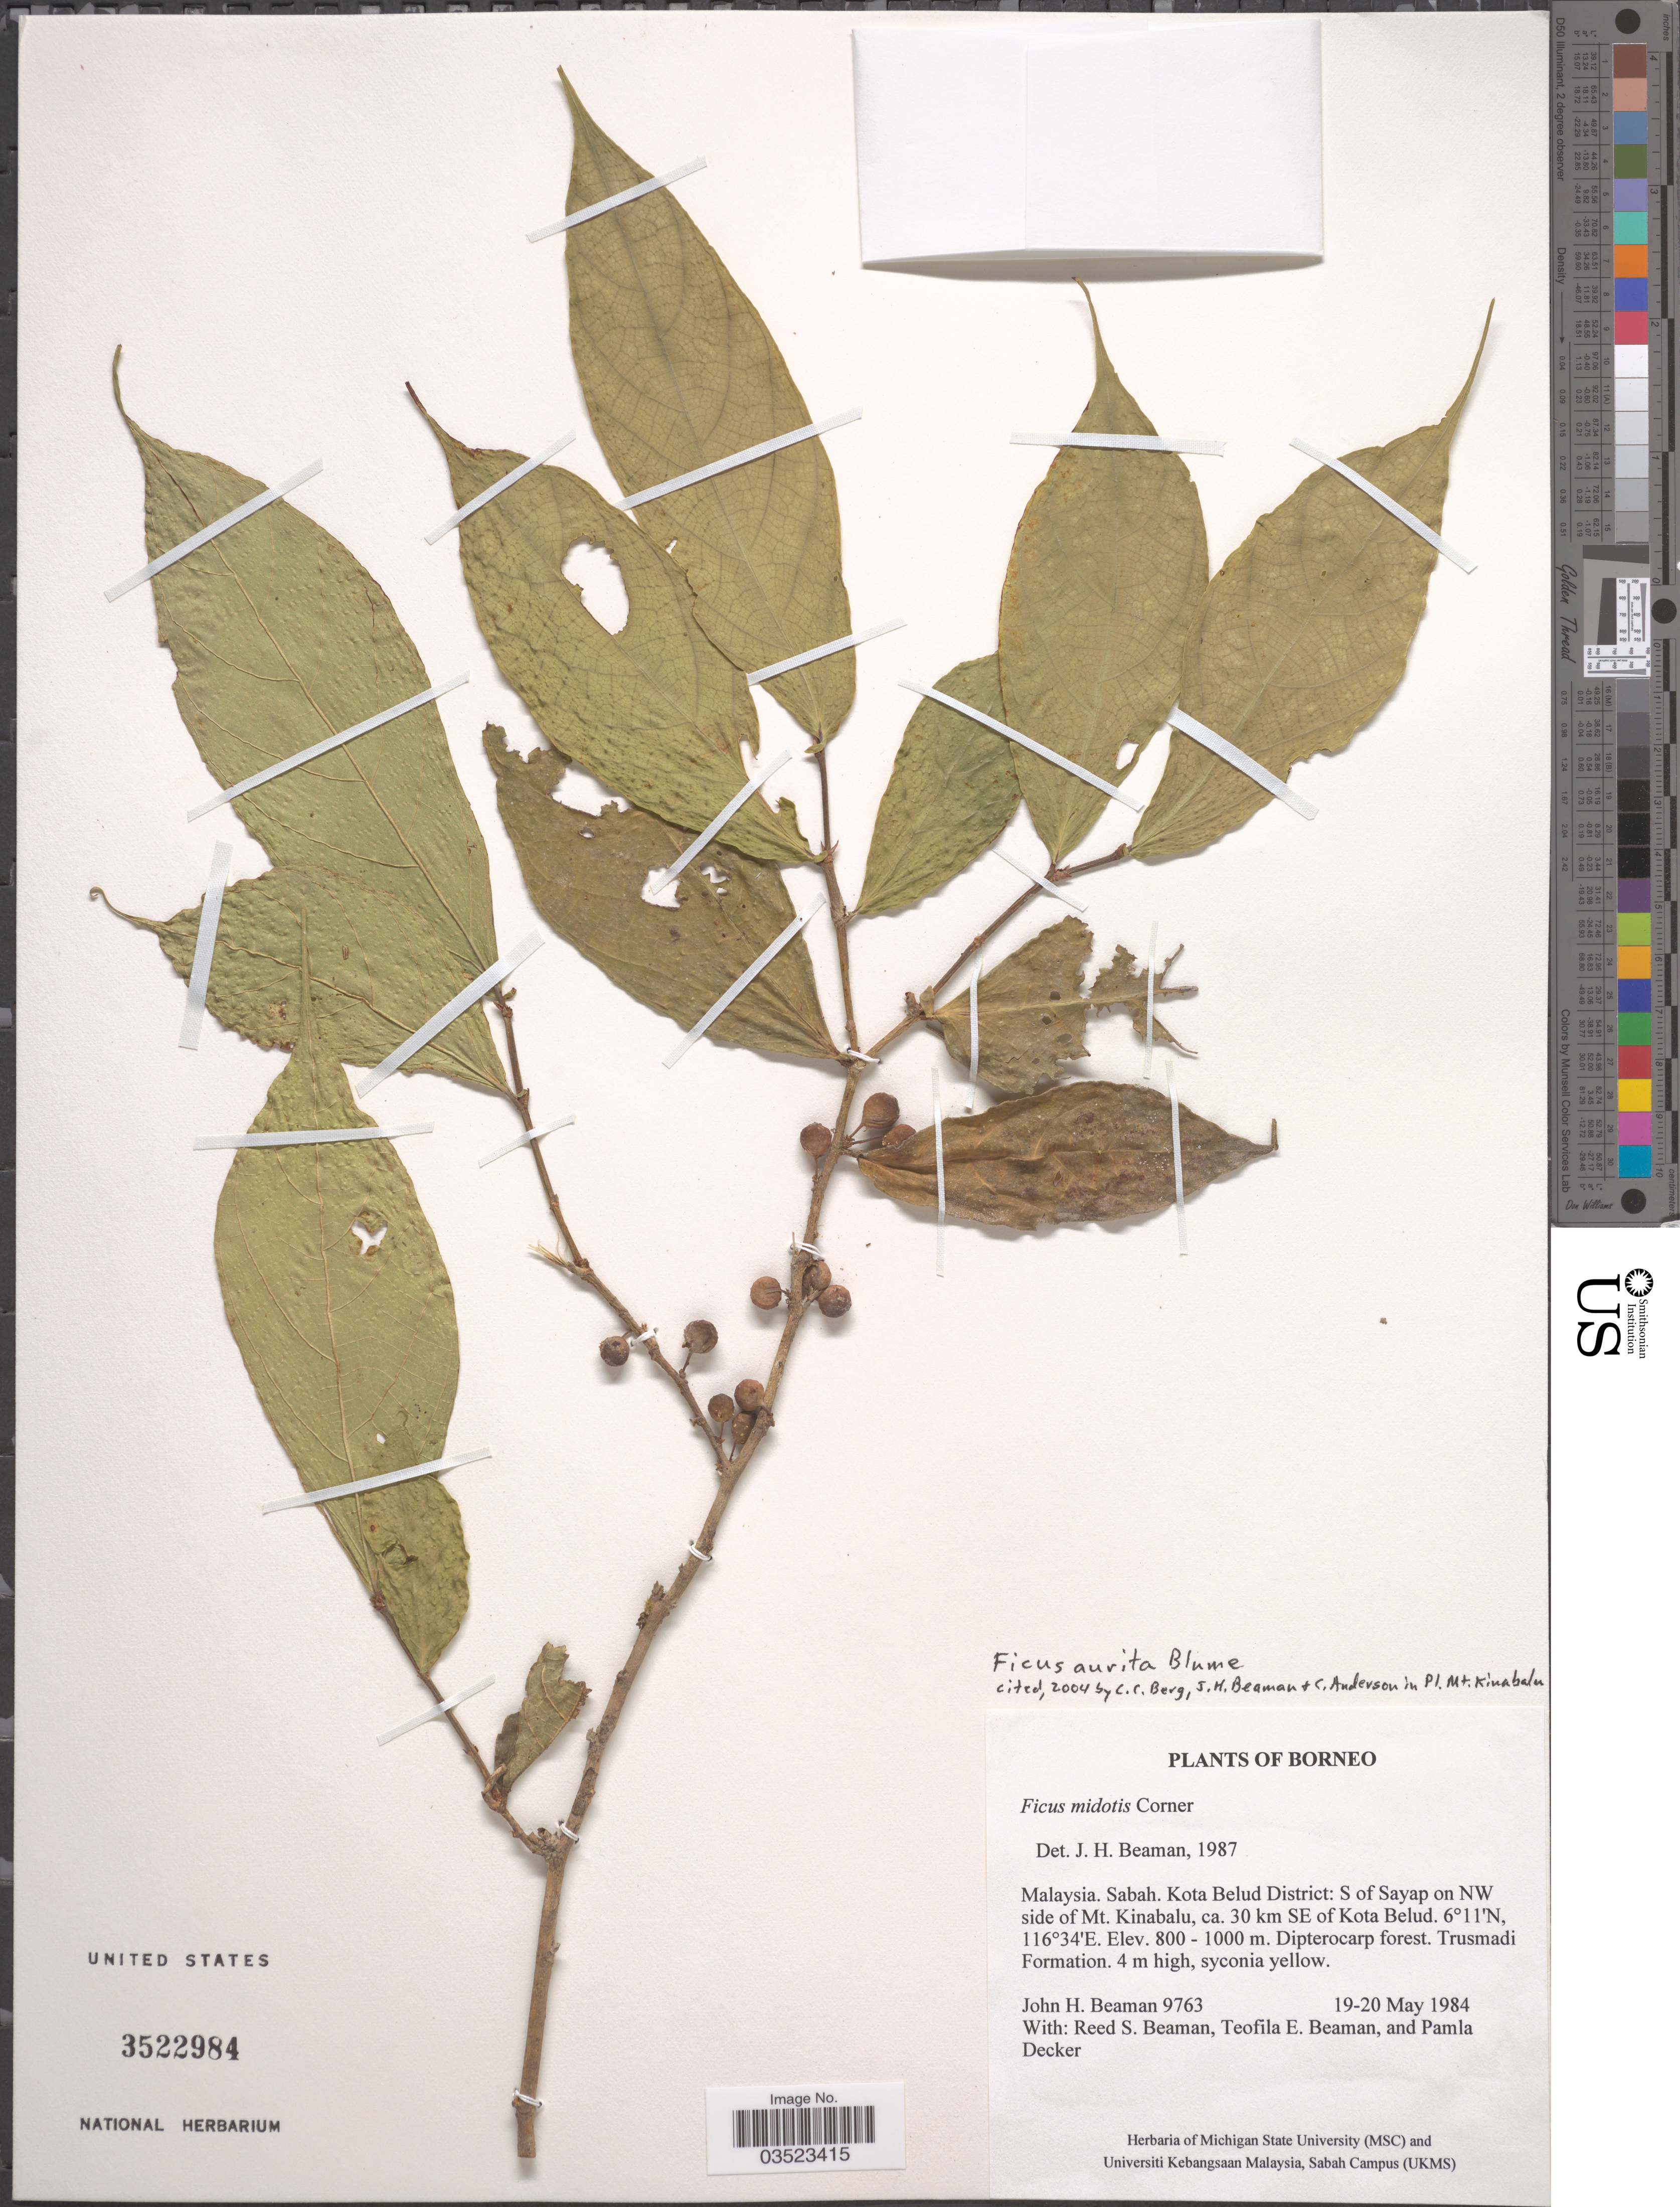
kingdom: Plantae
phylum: Tracheophyta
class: Magnoliopsida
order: Rosales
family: Moraceae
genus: Ficus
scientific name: Ficus aurita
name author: Blume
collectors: J. H. Beaman, R. S. Beaman, T. E. Beaman & P. Decker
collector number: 9763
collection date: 1984-05-19/1984-05-20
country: Malaysia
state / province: Sabah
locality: Borneo. Kota Belud District: S of Sayap on NW side of Mt. Kinabalu, ca. 30 km SE of Kota Belud.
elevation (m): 800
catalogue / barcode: US 3522984